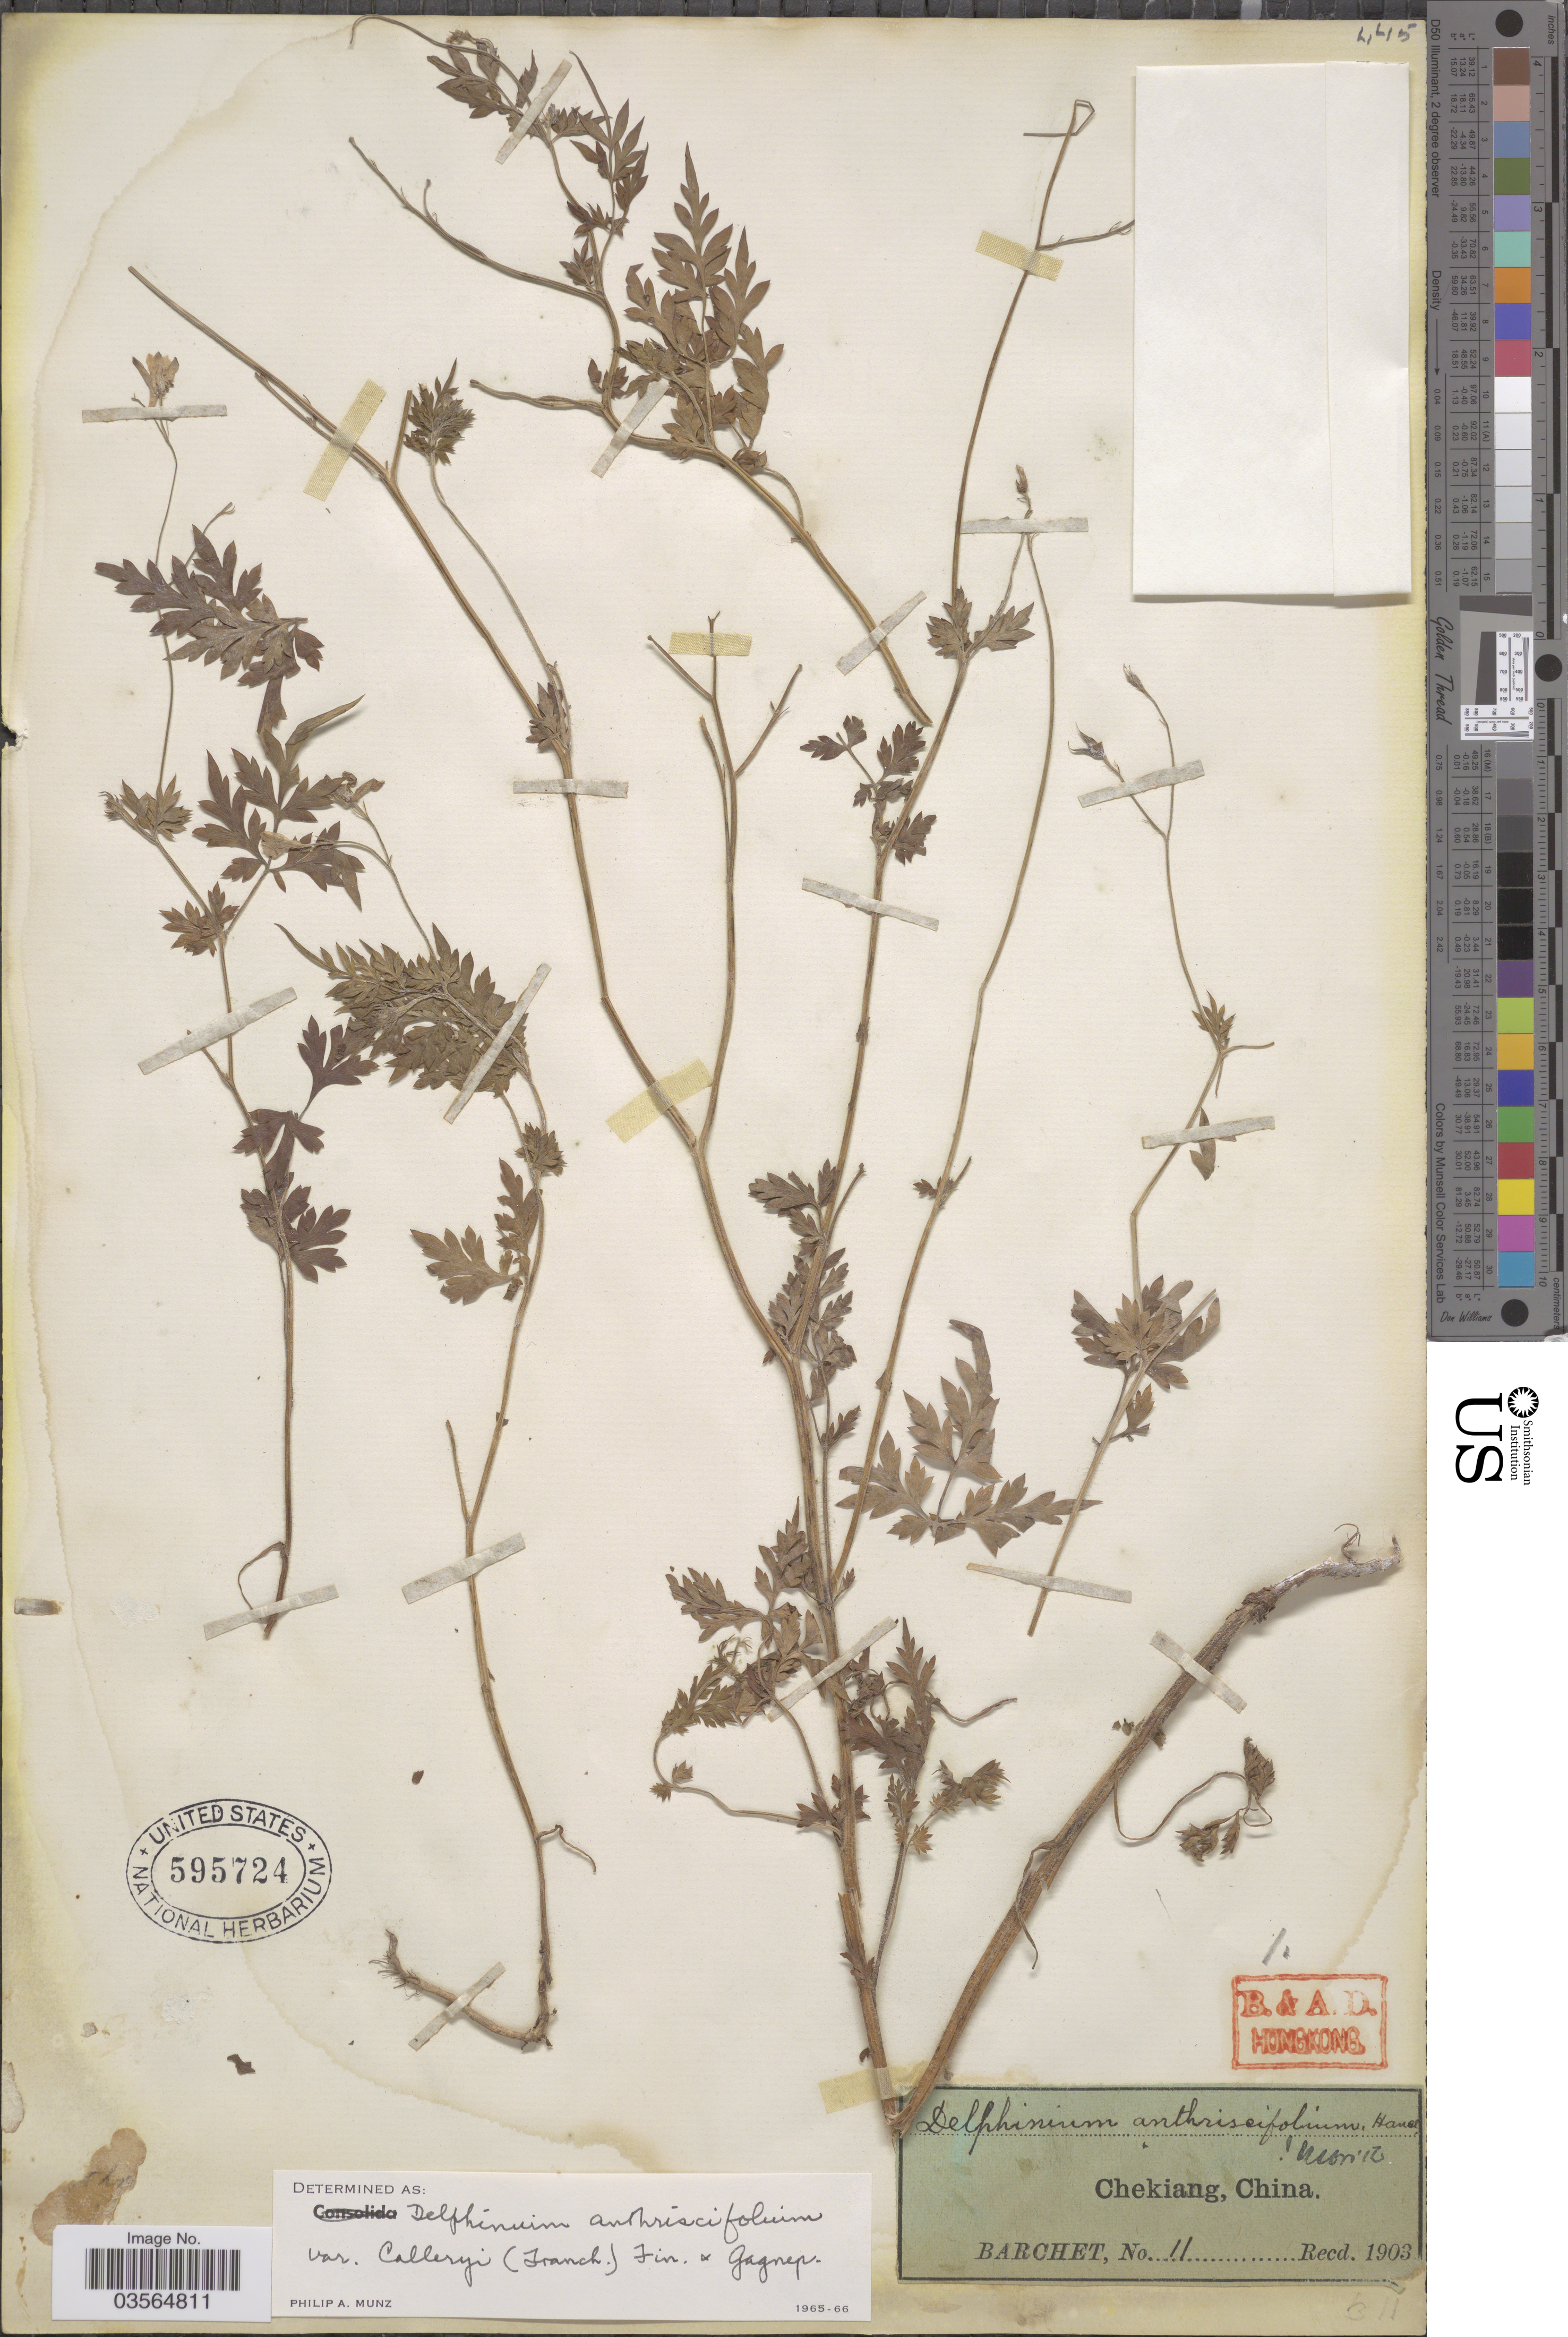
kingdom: Plantae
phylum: Tracheophyta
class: Magnoliopsida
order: Ranunculales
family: Ranunculaceae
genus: Delphinium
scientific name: Delphinium anthriscifolium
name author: Hance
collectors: Barchet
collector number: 11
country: China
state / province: Zhejiang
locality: Chekiang.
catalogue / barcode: US 595724